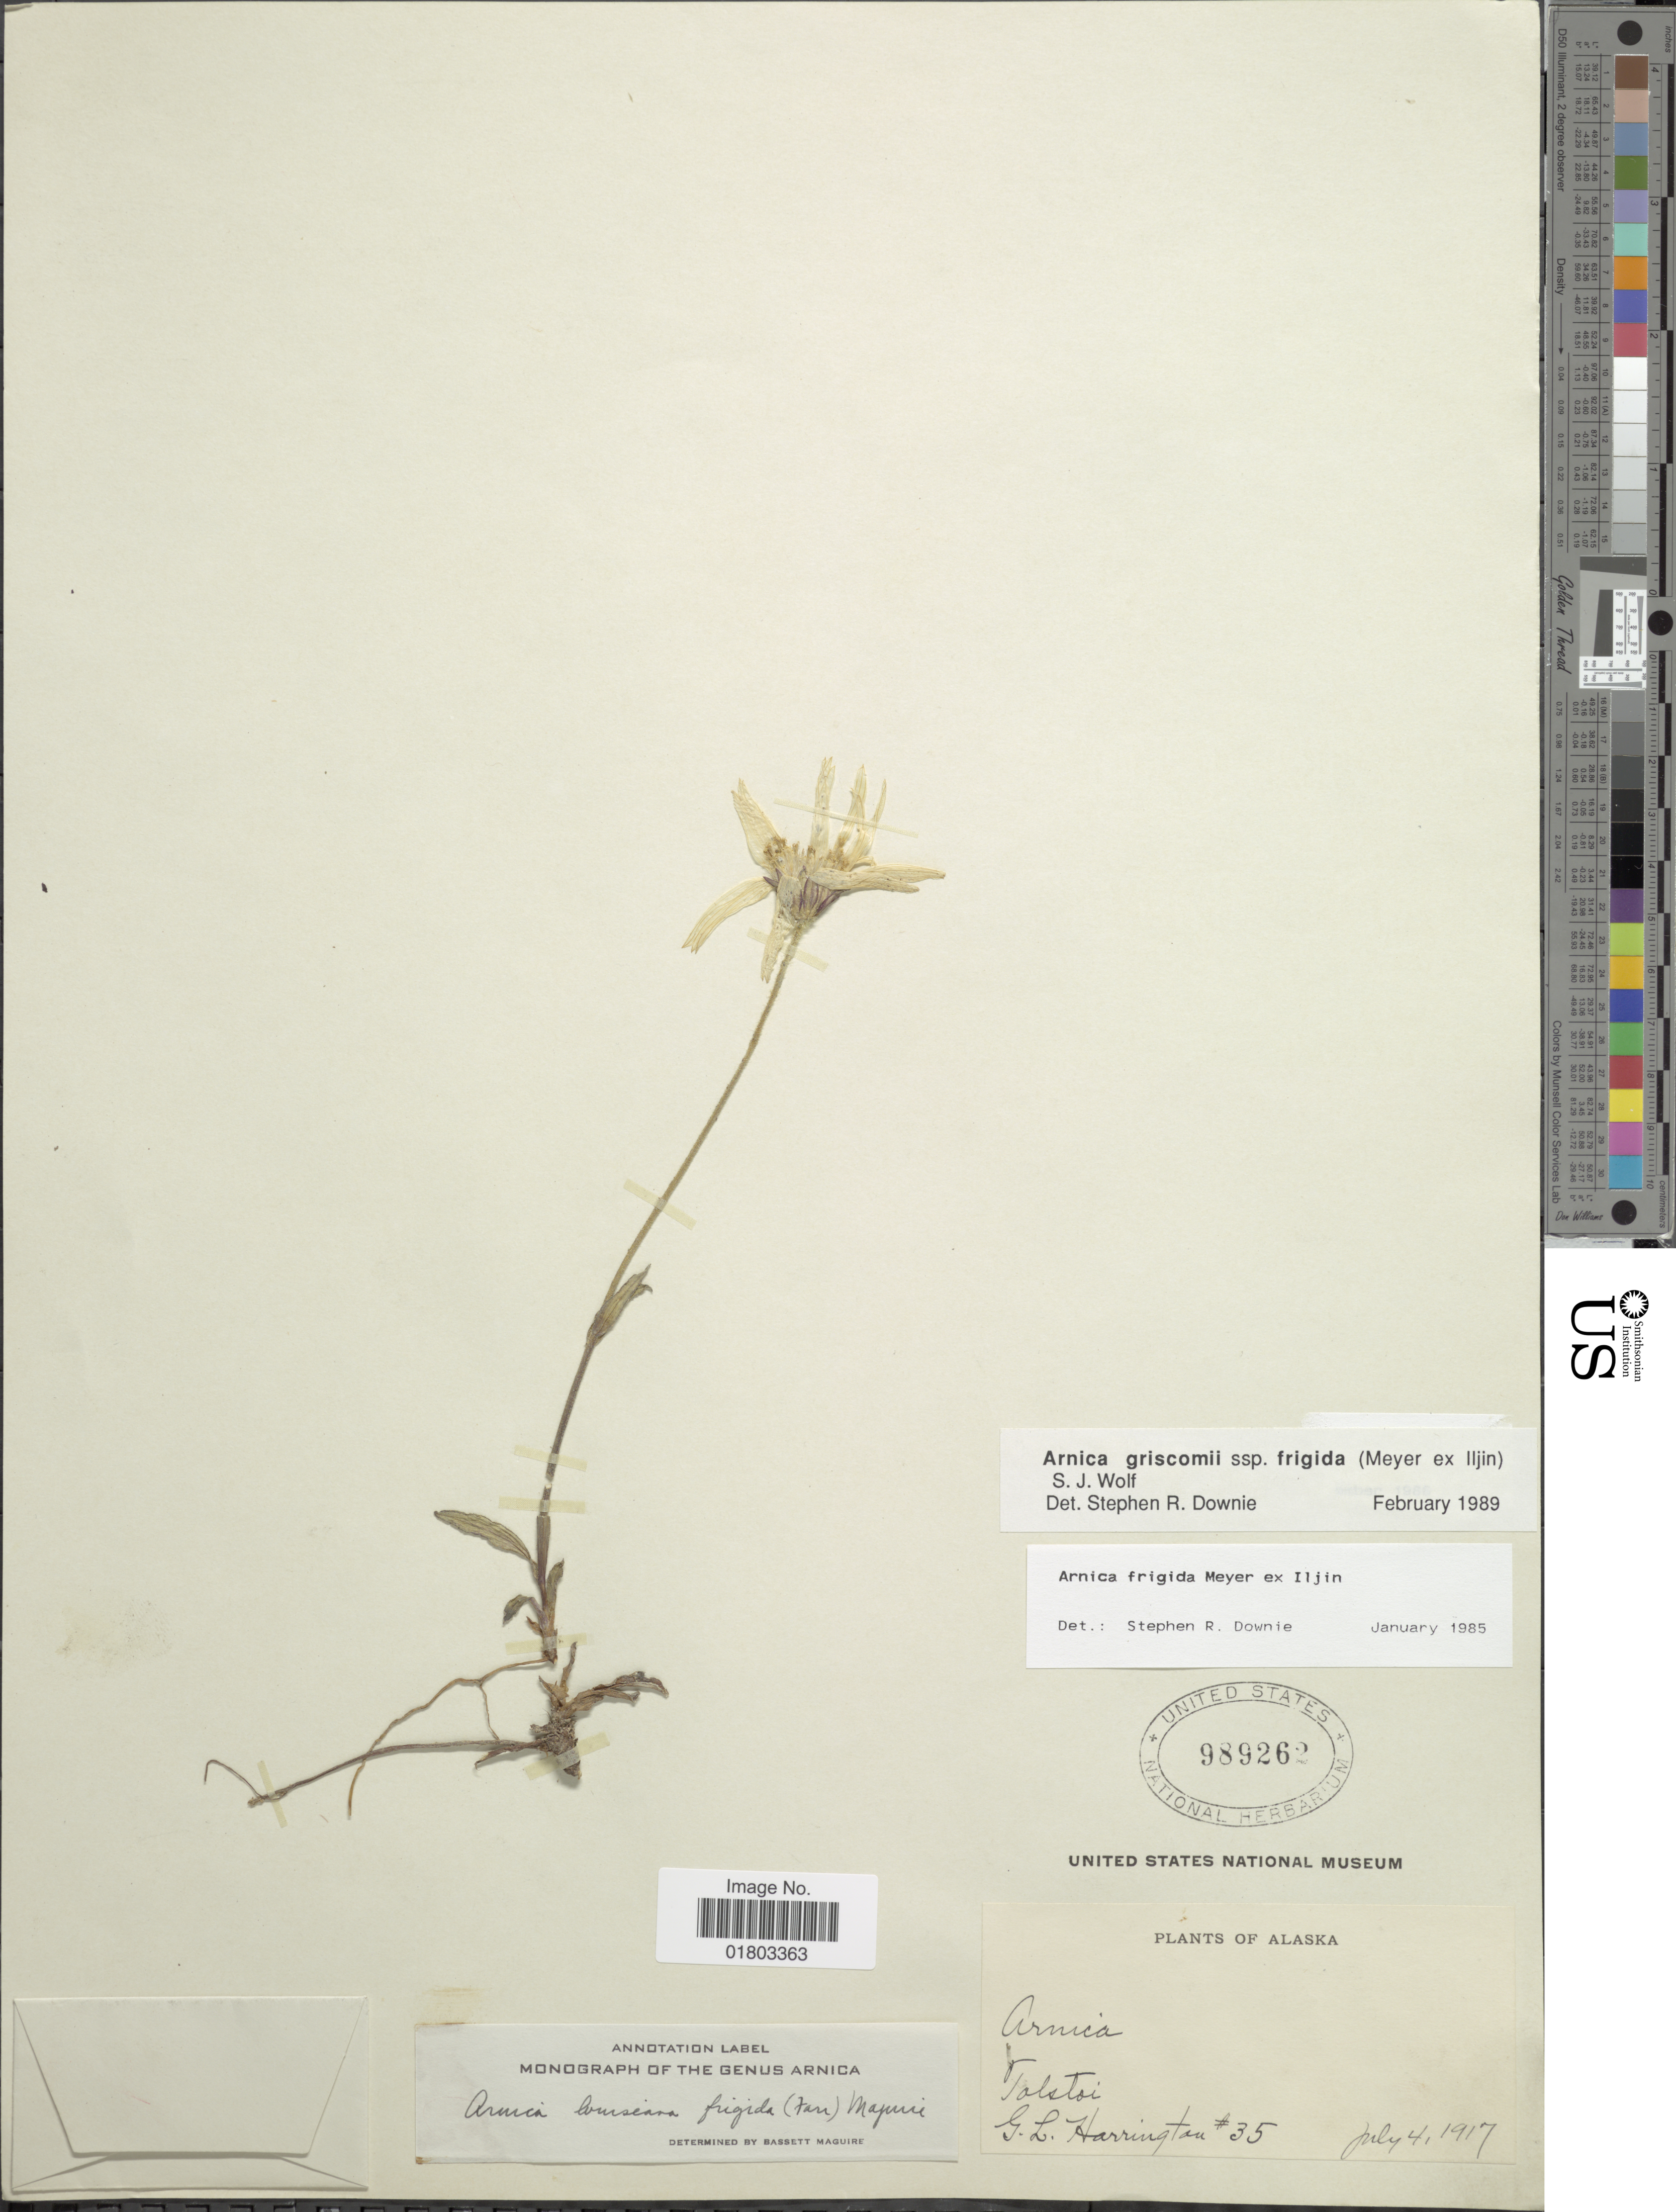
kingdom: Plantae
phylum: Tracheophyta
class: Magnoliopsida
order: Asterales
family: Asteraceae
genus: Arnica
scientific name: Arnica griscomii subsp. frigida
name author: (C.A. Mey. ex Iljin) S.J. Wolf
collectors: G. Harrington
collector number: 35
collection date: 1917-07-04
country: United States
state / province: Alaska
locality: Tolstoi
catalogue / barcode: US 989262